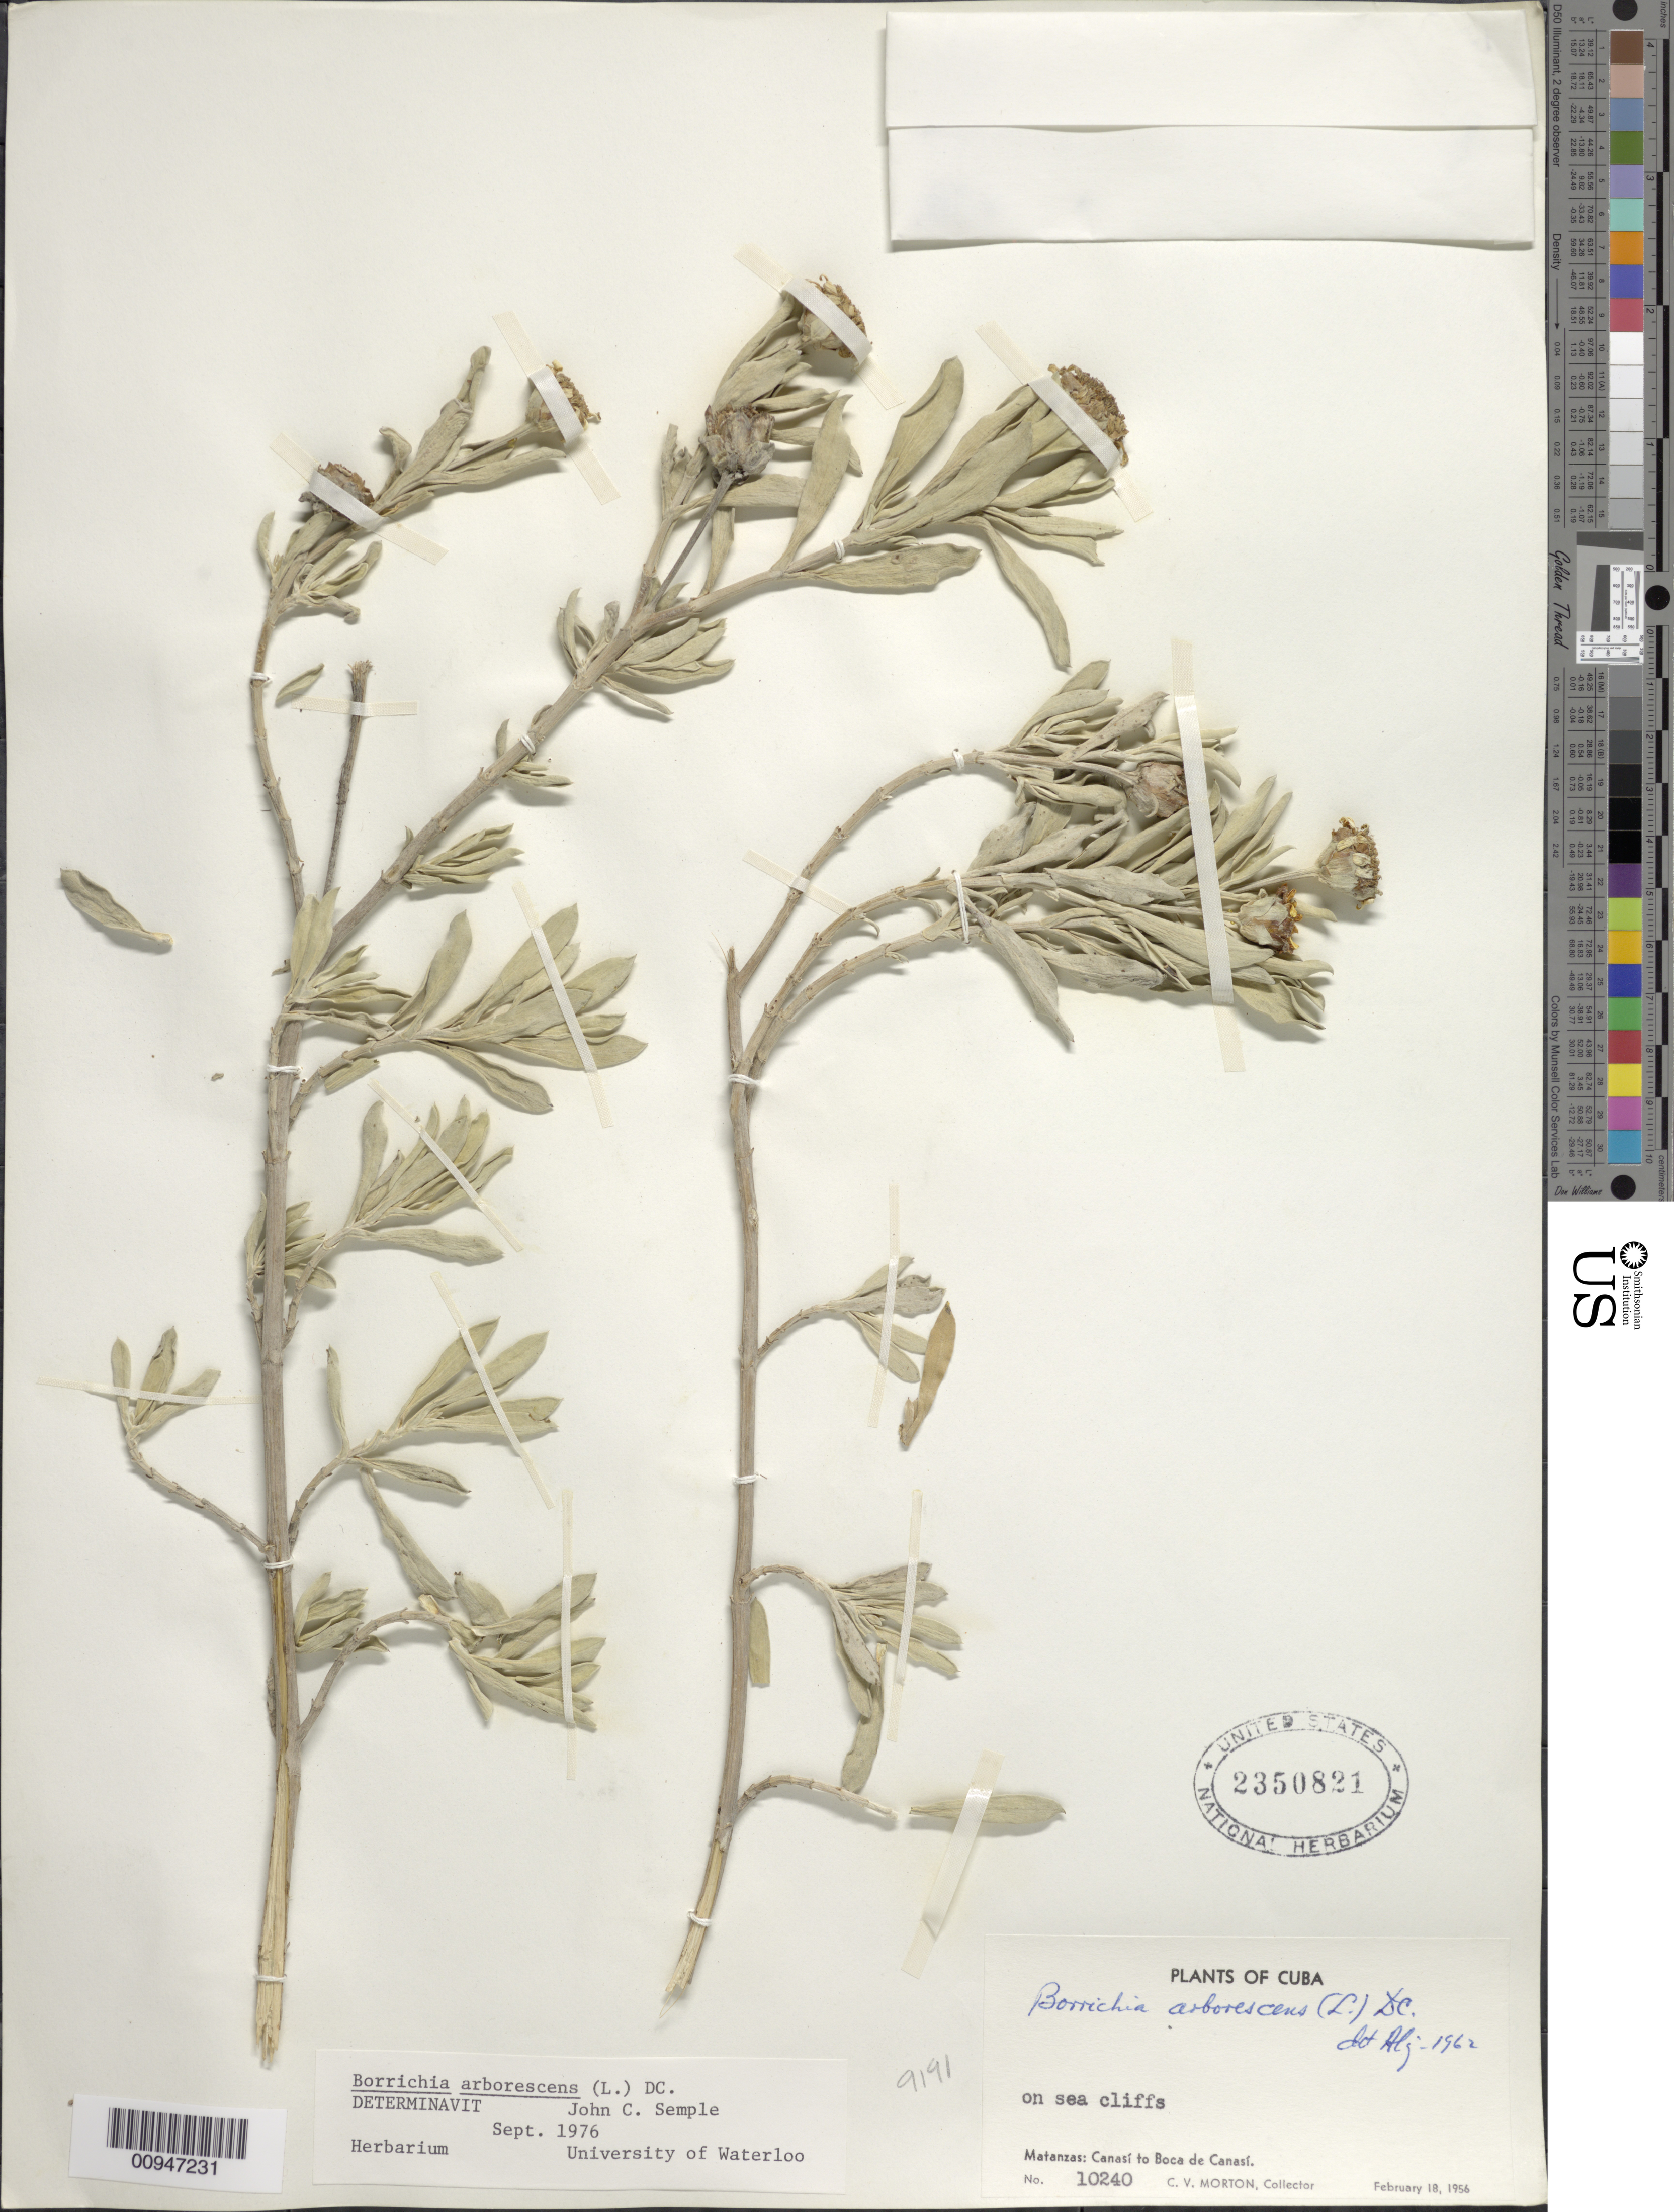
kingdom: Plantae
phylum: Tracheophyta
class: Magnoliopsida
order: Asterales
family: Asteraceae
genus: Borrichia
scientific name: Borrichia arborescens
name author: (L.) DC.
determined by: Semple, J. C.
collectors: C. V. Morton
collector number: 10240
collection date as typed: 18 Feb 1956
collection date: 1956-02-18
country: Cuba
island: Cuba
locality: Matanzas, Canasí to Boca de Canasí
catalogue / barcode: US 2350821